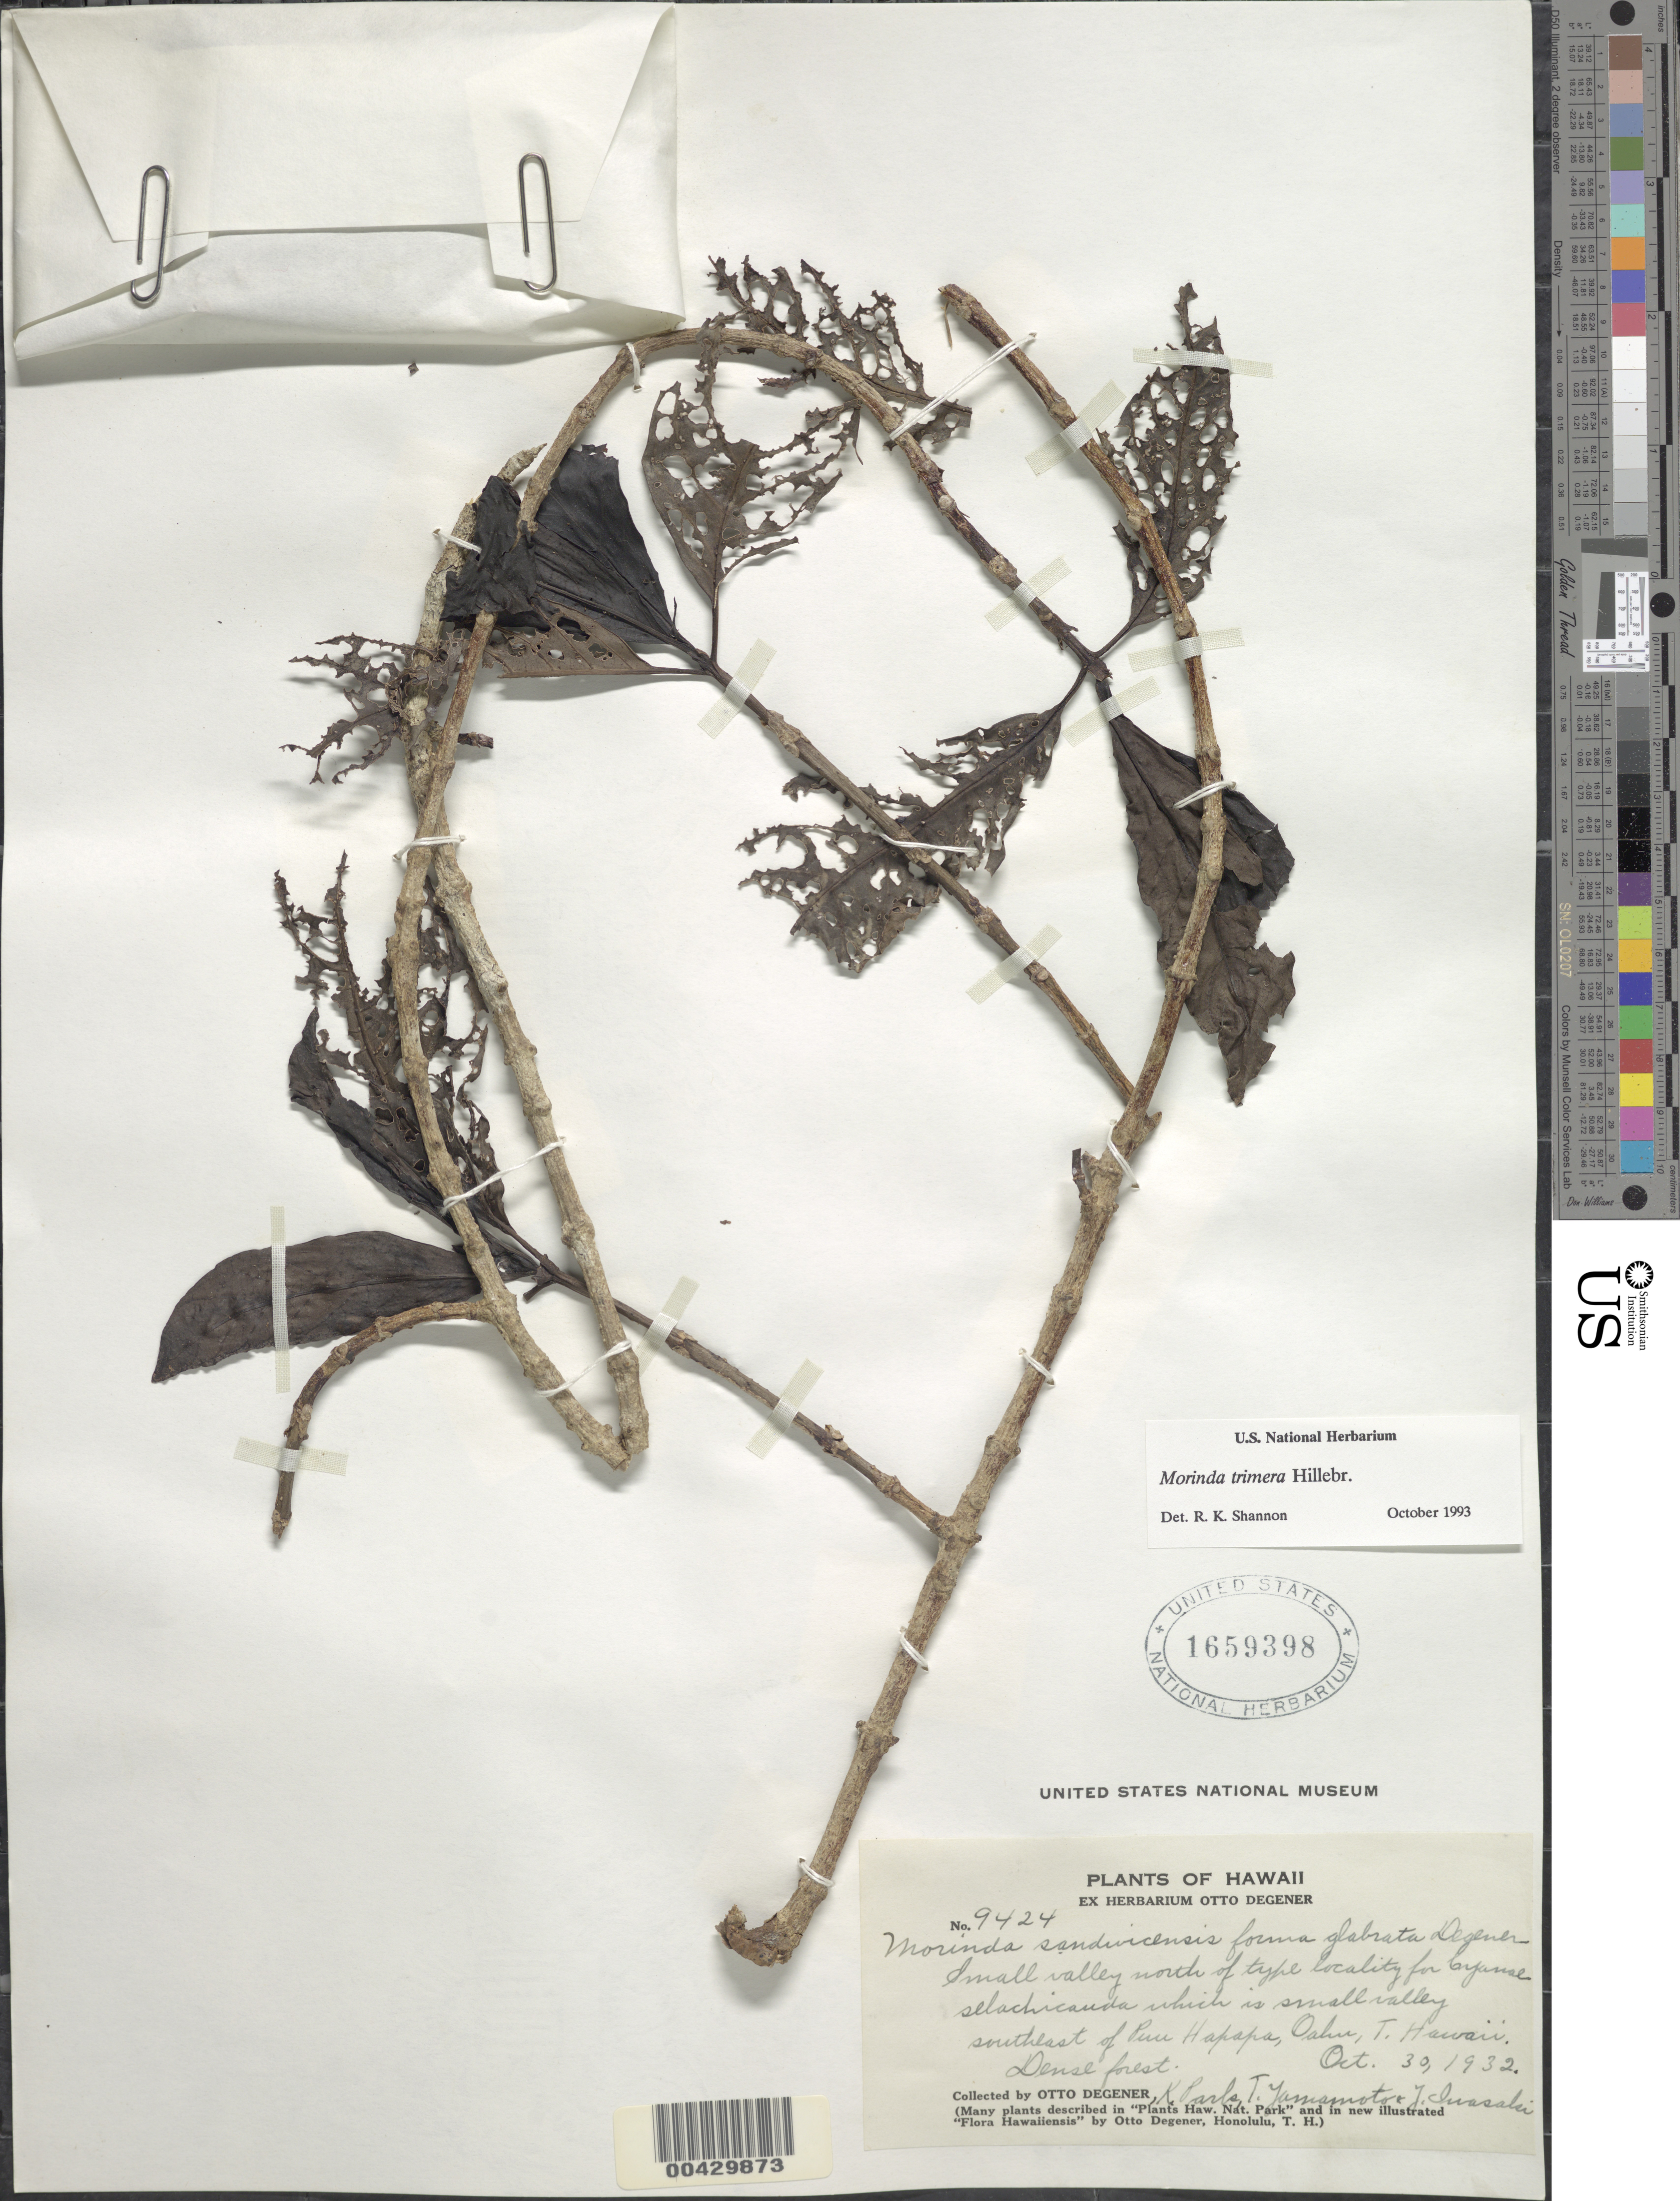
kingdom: Plantae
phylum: Tracheophyta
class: Magnoliopsida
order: Gentianales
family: Rubiaceae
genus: Gynochthodes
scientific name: Gynochthodes trimera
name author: (Hillebr.) Razafim. & B. Bremer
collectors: O. Degener, K. Park, T. Yamamoto & J. Iwasaki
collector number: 9424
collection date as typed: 30 Oct 1932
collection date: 1932-10-30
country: United States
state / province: Hawaii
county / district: Honolulu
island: Oahu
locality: Small valley SE of Puu Hapapa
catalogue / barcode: US 1659398